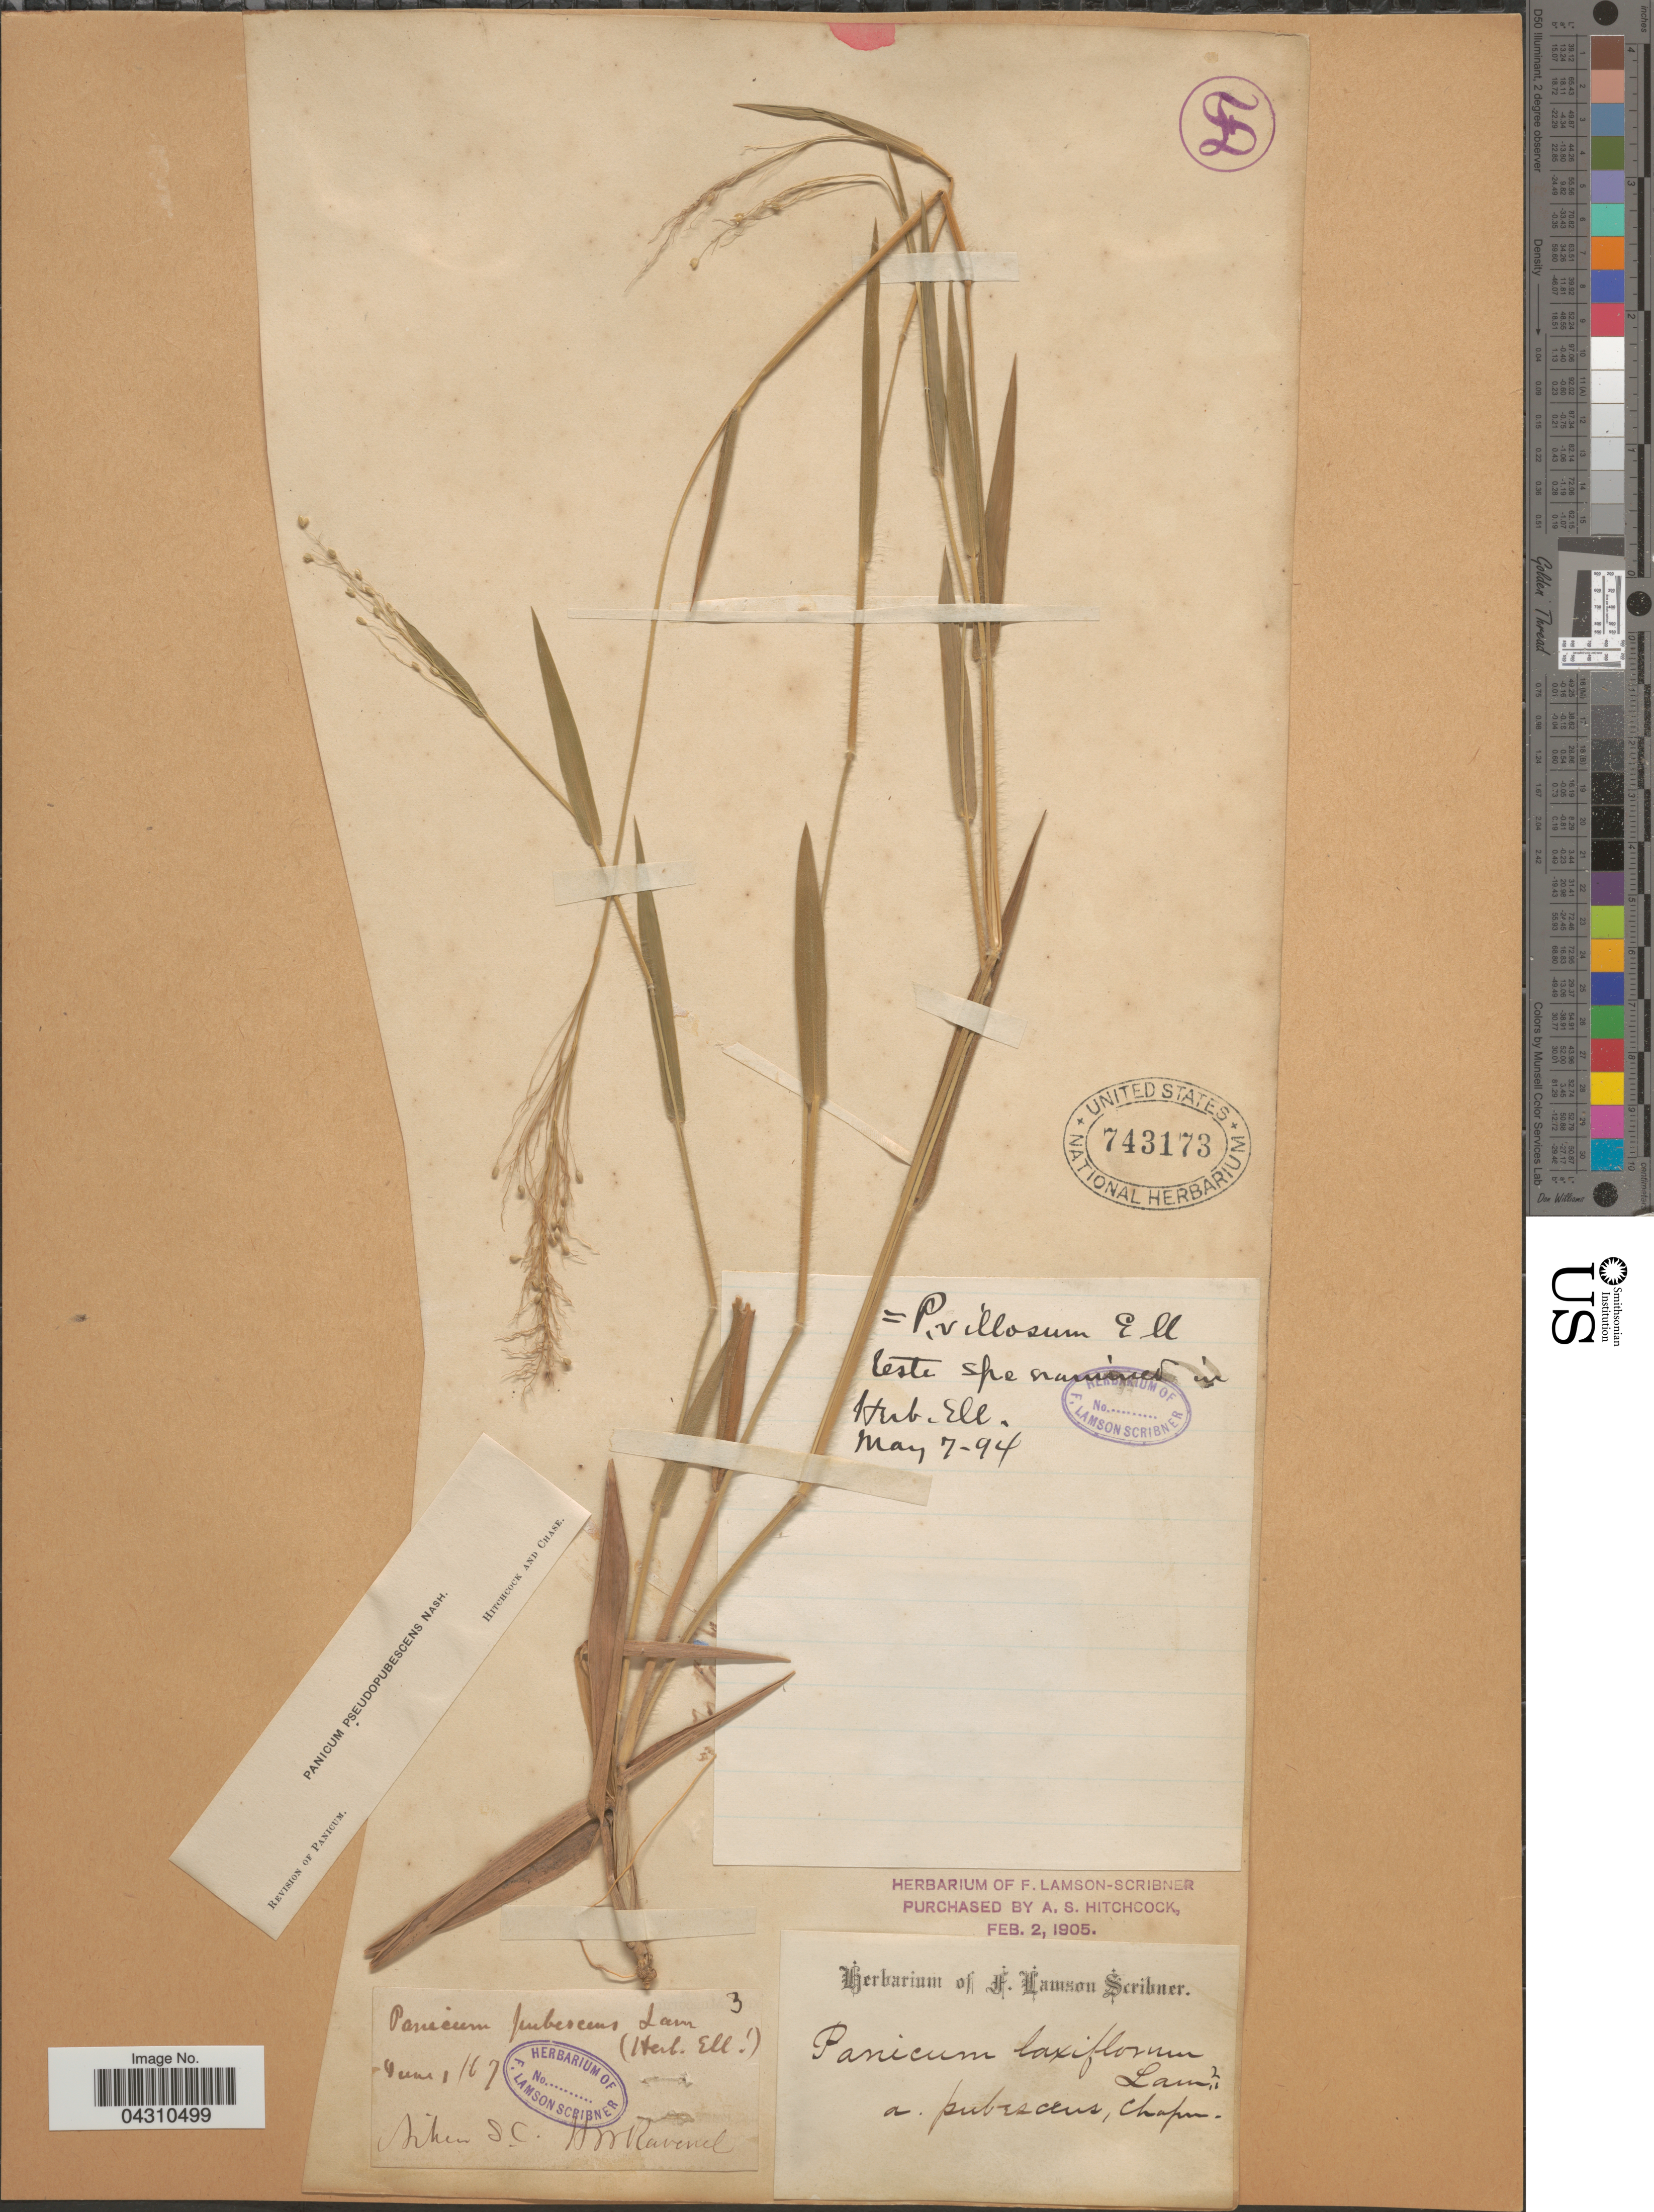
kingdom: Plantae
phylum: Tracheophyta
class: Liliopsida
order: Poales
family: Poaceae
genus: Dichanthelium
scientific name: Dichanthelium acuminatum var. acuminatum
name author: (Sw.) Gould & C.A. Clark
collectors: H. Ravenel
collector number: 3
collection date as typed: Transcribed d/m/y: 1/6/67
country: United States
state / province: South Carolina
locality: Aiken.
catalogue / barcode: US 743173